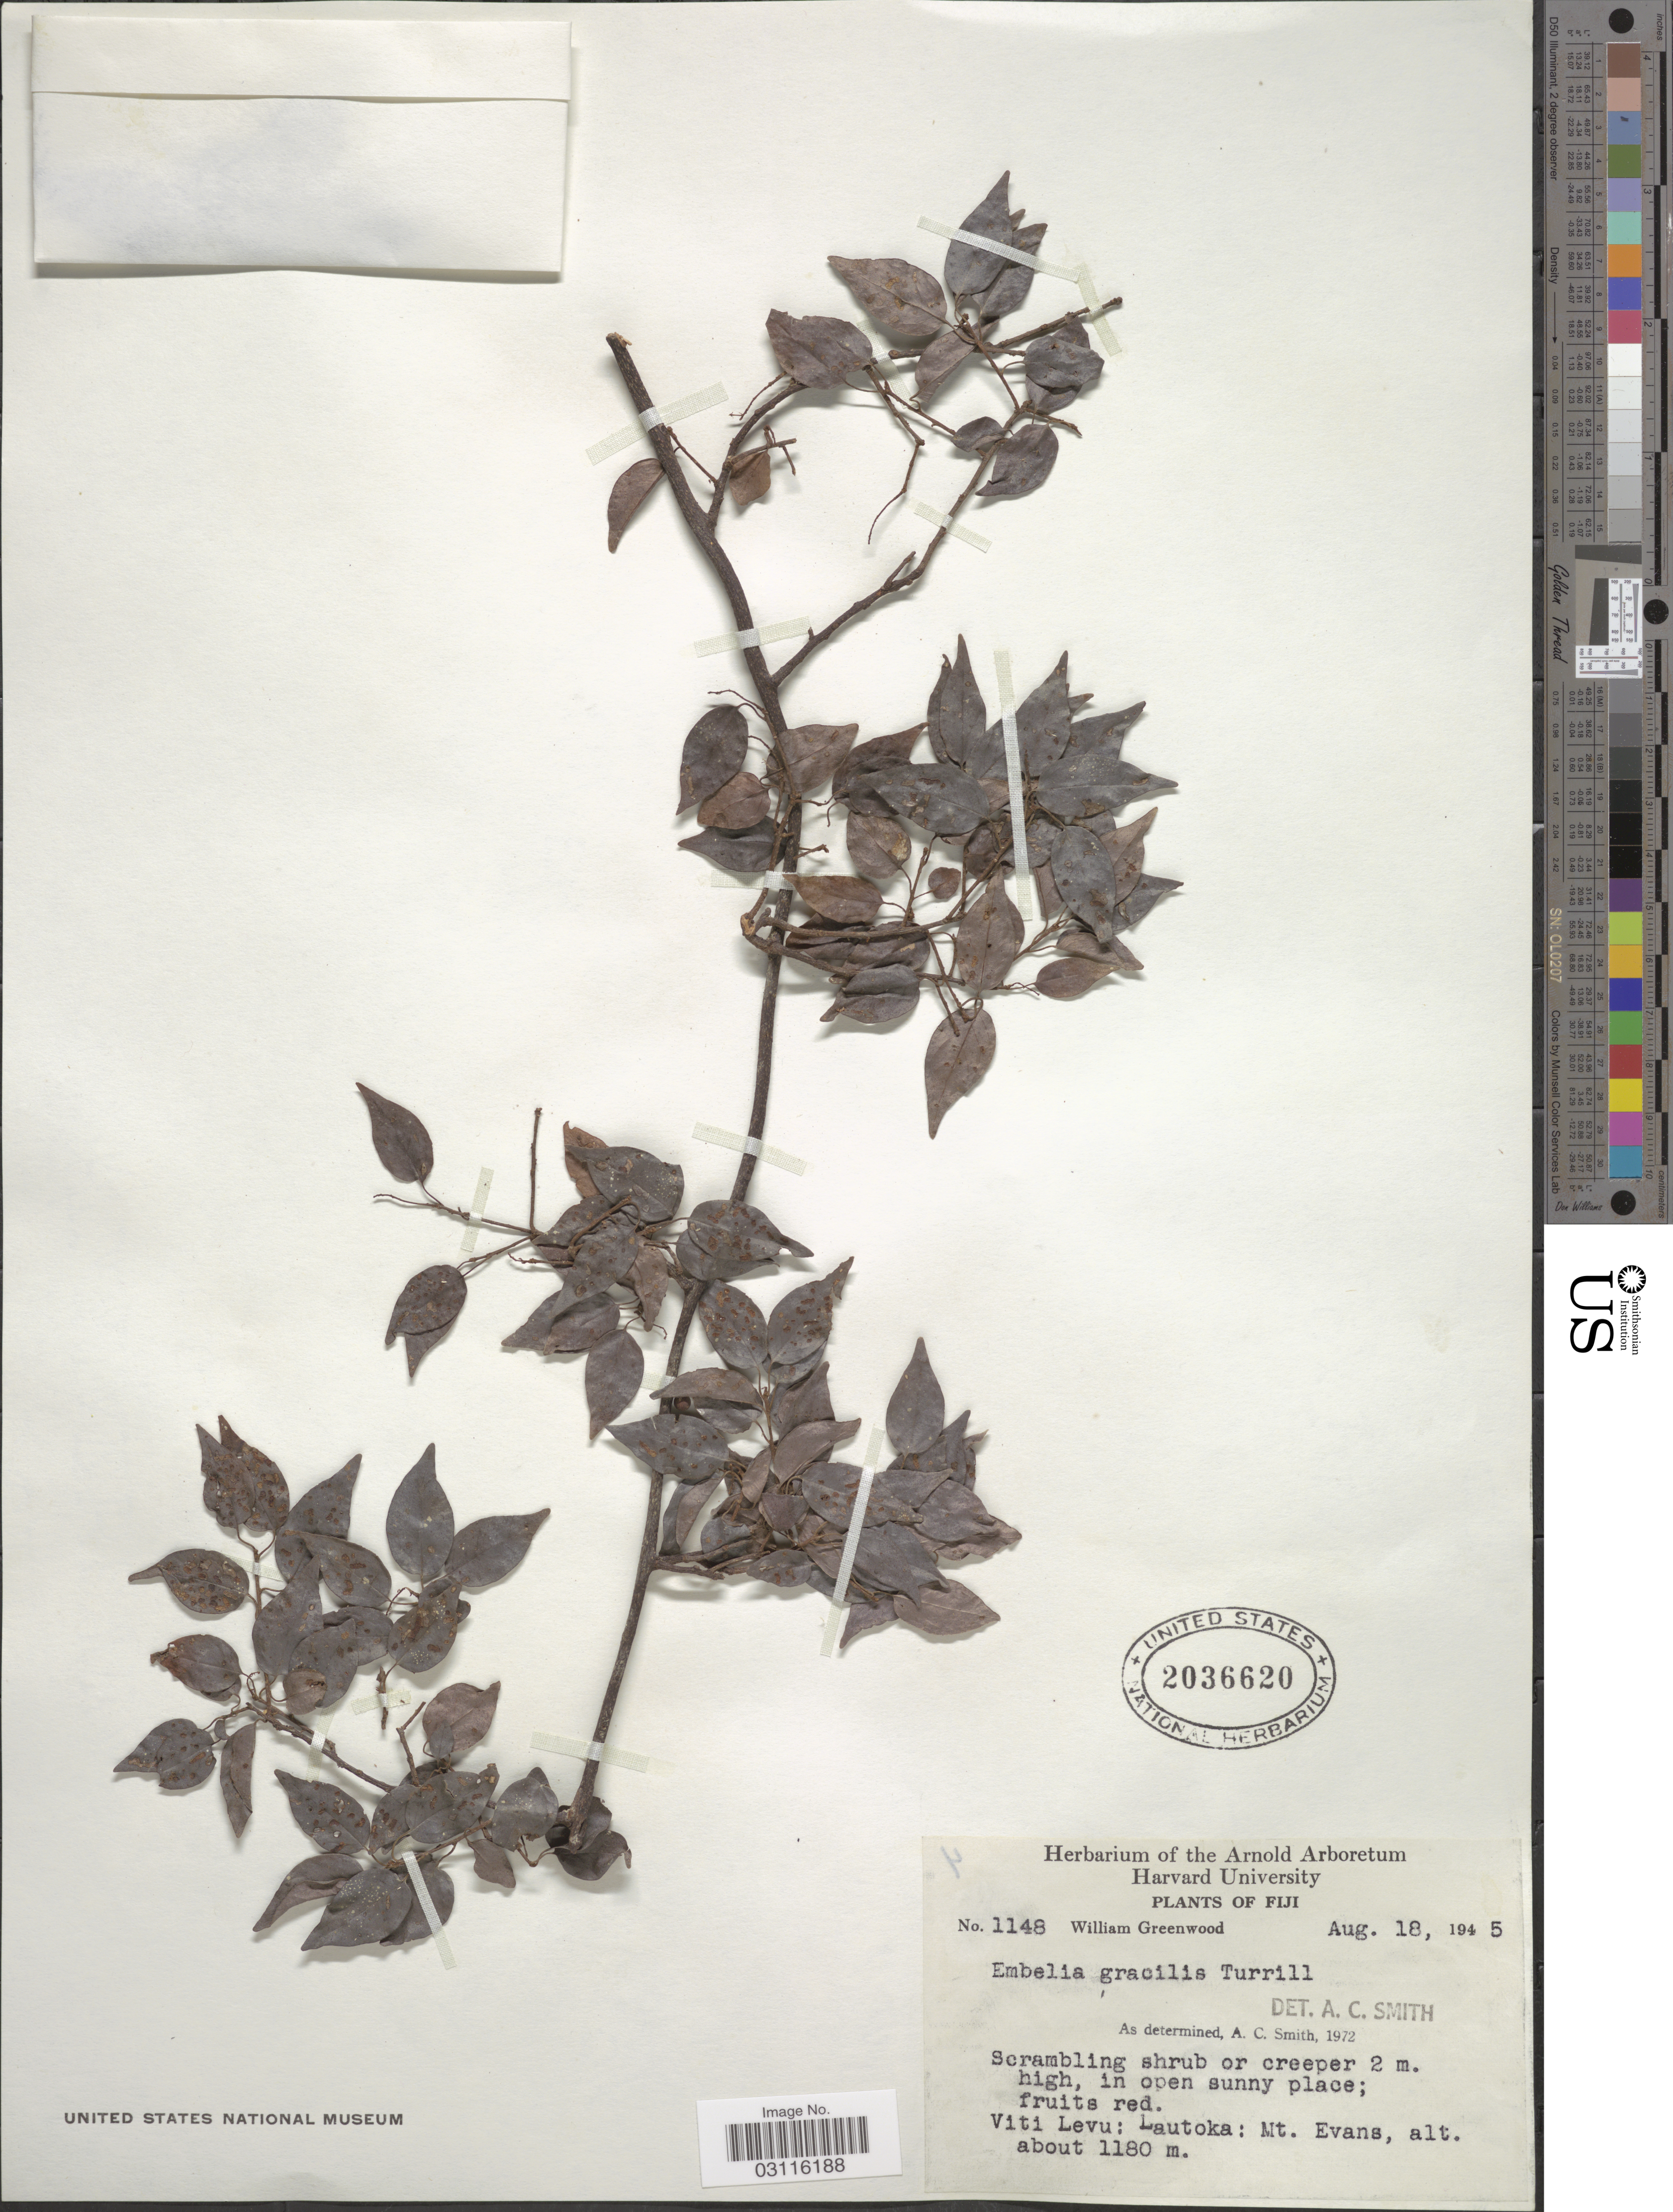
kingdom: Plantae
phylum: Tracheophyta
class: Magnoliopsida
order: Ericales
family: Primulaceae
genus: Embelia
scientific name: Embelia gracilis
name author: Turrill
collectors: W. Greenwood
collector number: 1148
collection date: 1945-08-18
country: Fiji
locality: Viti Levu: Lautoka: Mt. Evans.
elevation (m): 1180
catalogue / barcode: US 2036620